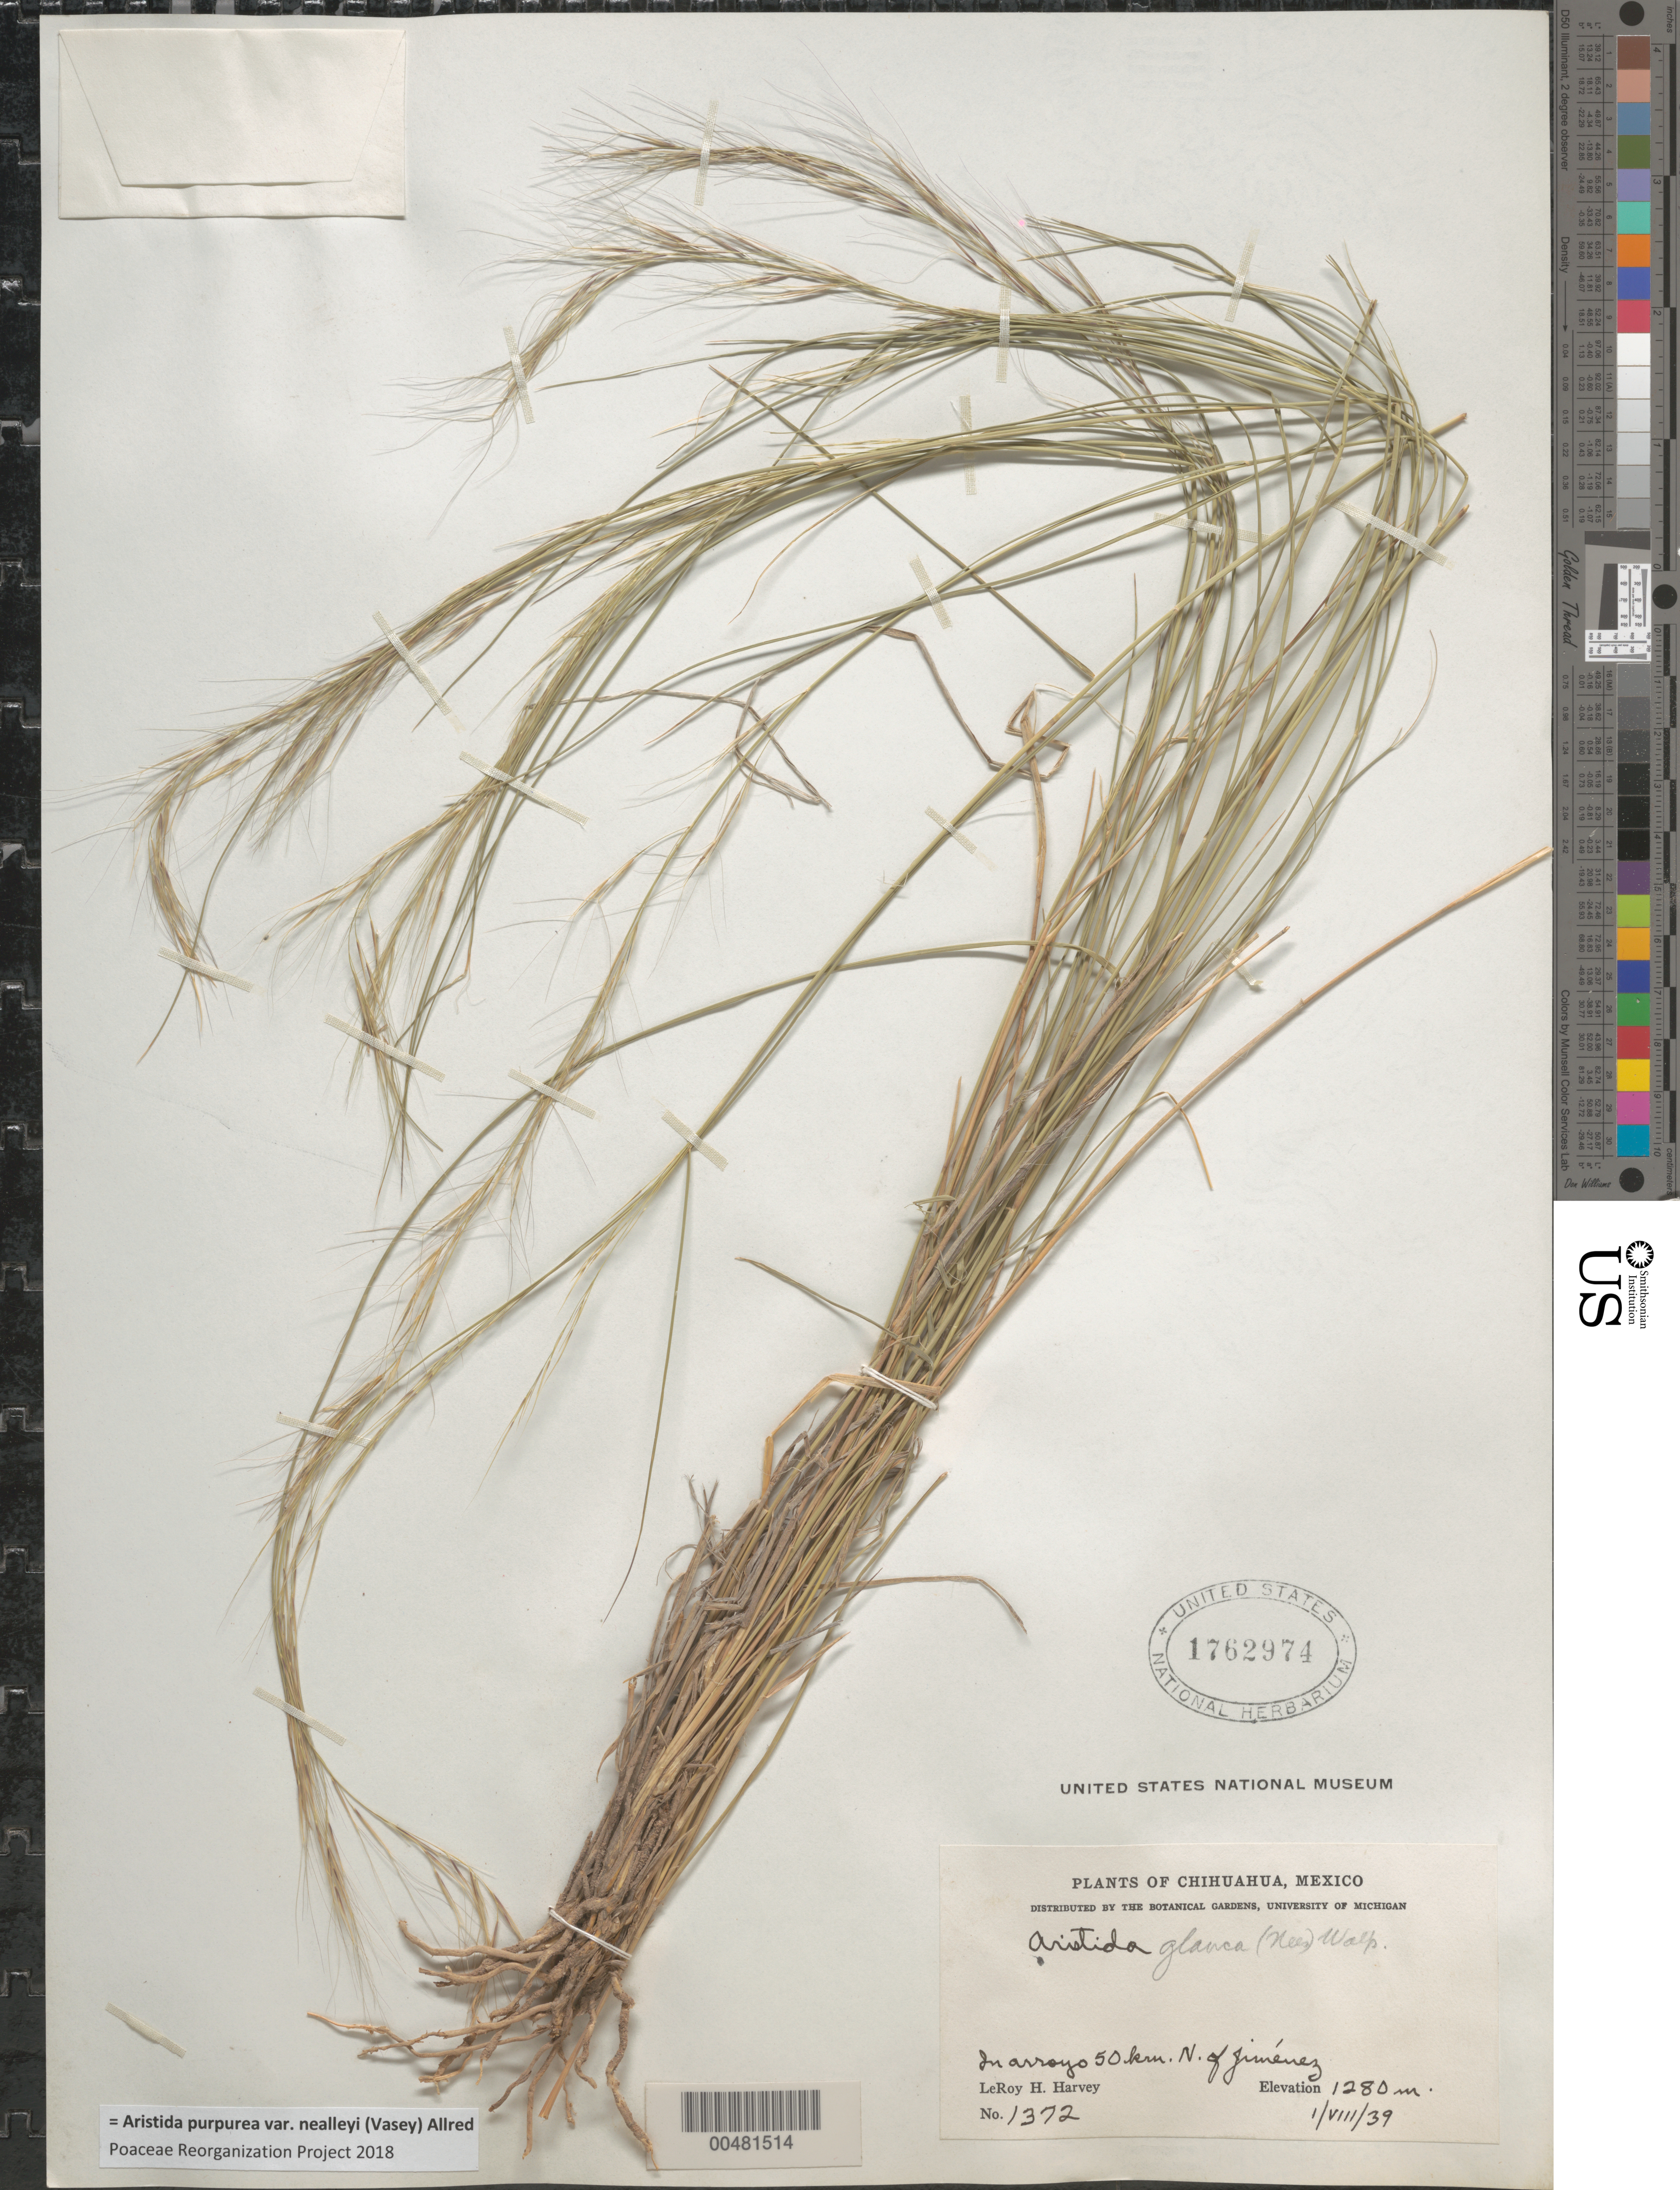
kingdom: Plantae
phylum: Tracheophyta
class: Liliopsida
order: Poales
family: Poaceae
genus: Aristida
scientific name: Aristida purpurea var. nealleyi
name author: (Vasey) Allred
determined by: Poaceae Reorganization Project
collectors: L. H. Harvey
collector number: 1372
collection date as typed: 1 Aug 1939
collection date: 1939-08-01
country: Mexico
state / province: Chihuahua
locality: In arroyo 50 km N of Jiménez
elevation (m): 1280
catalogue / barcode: US 1762974